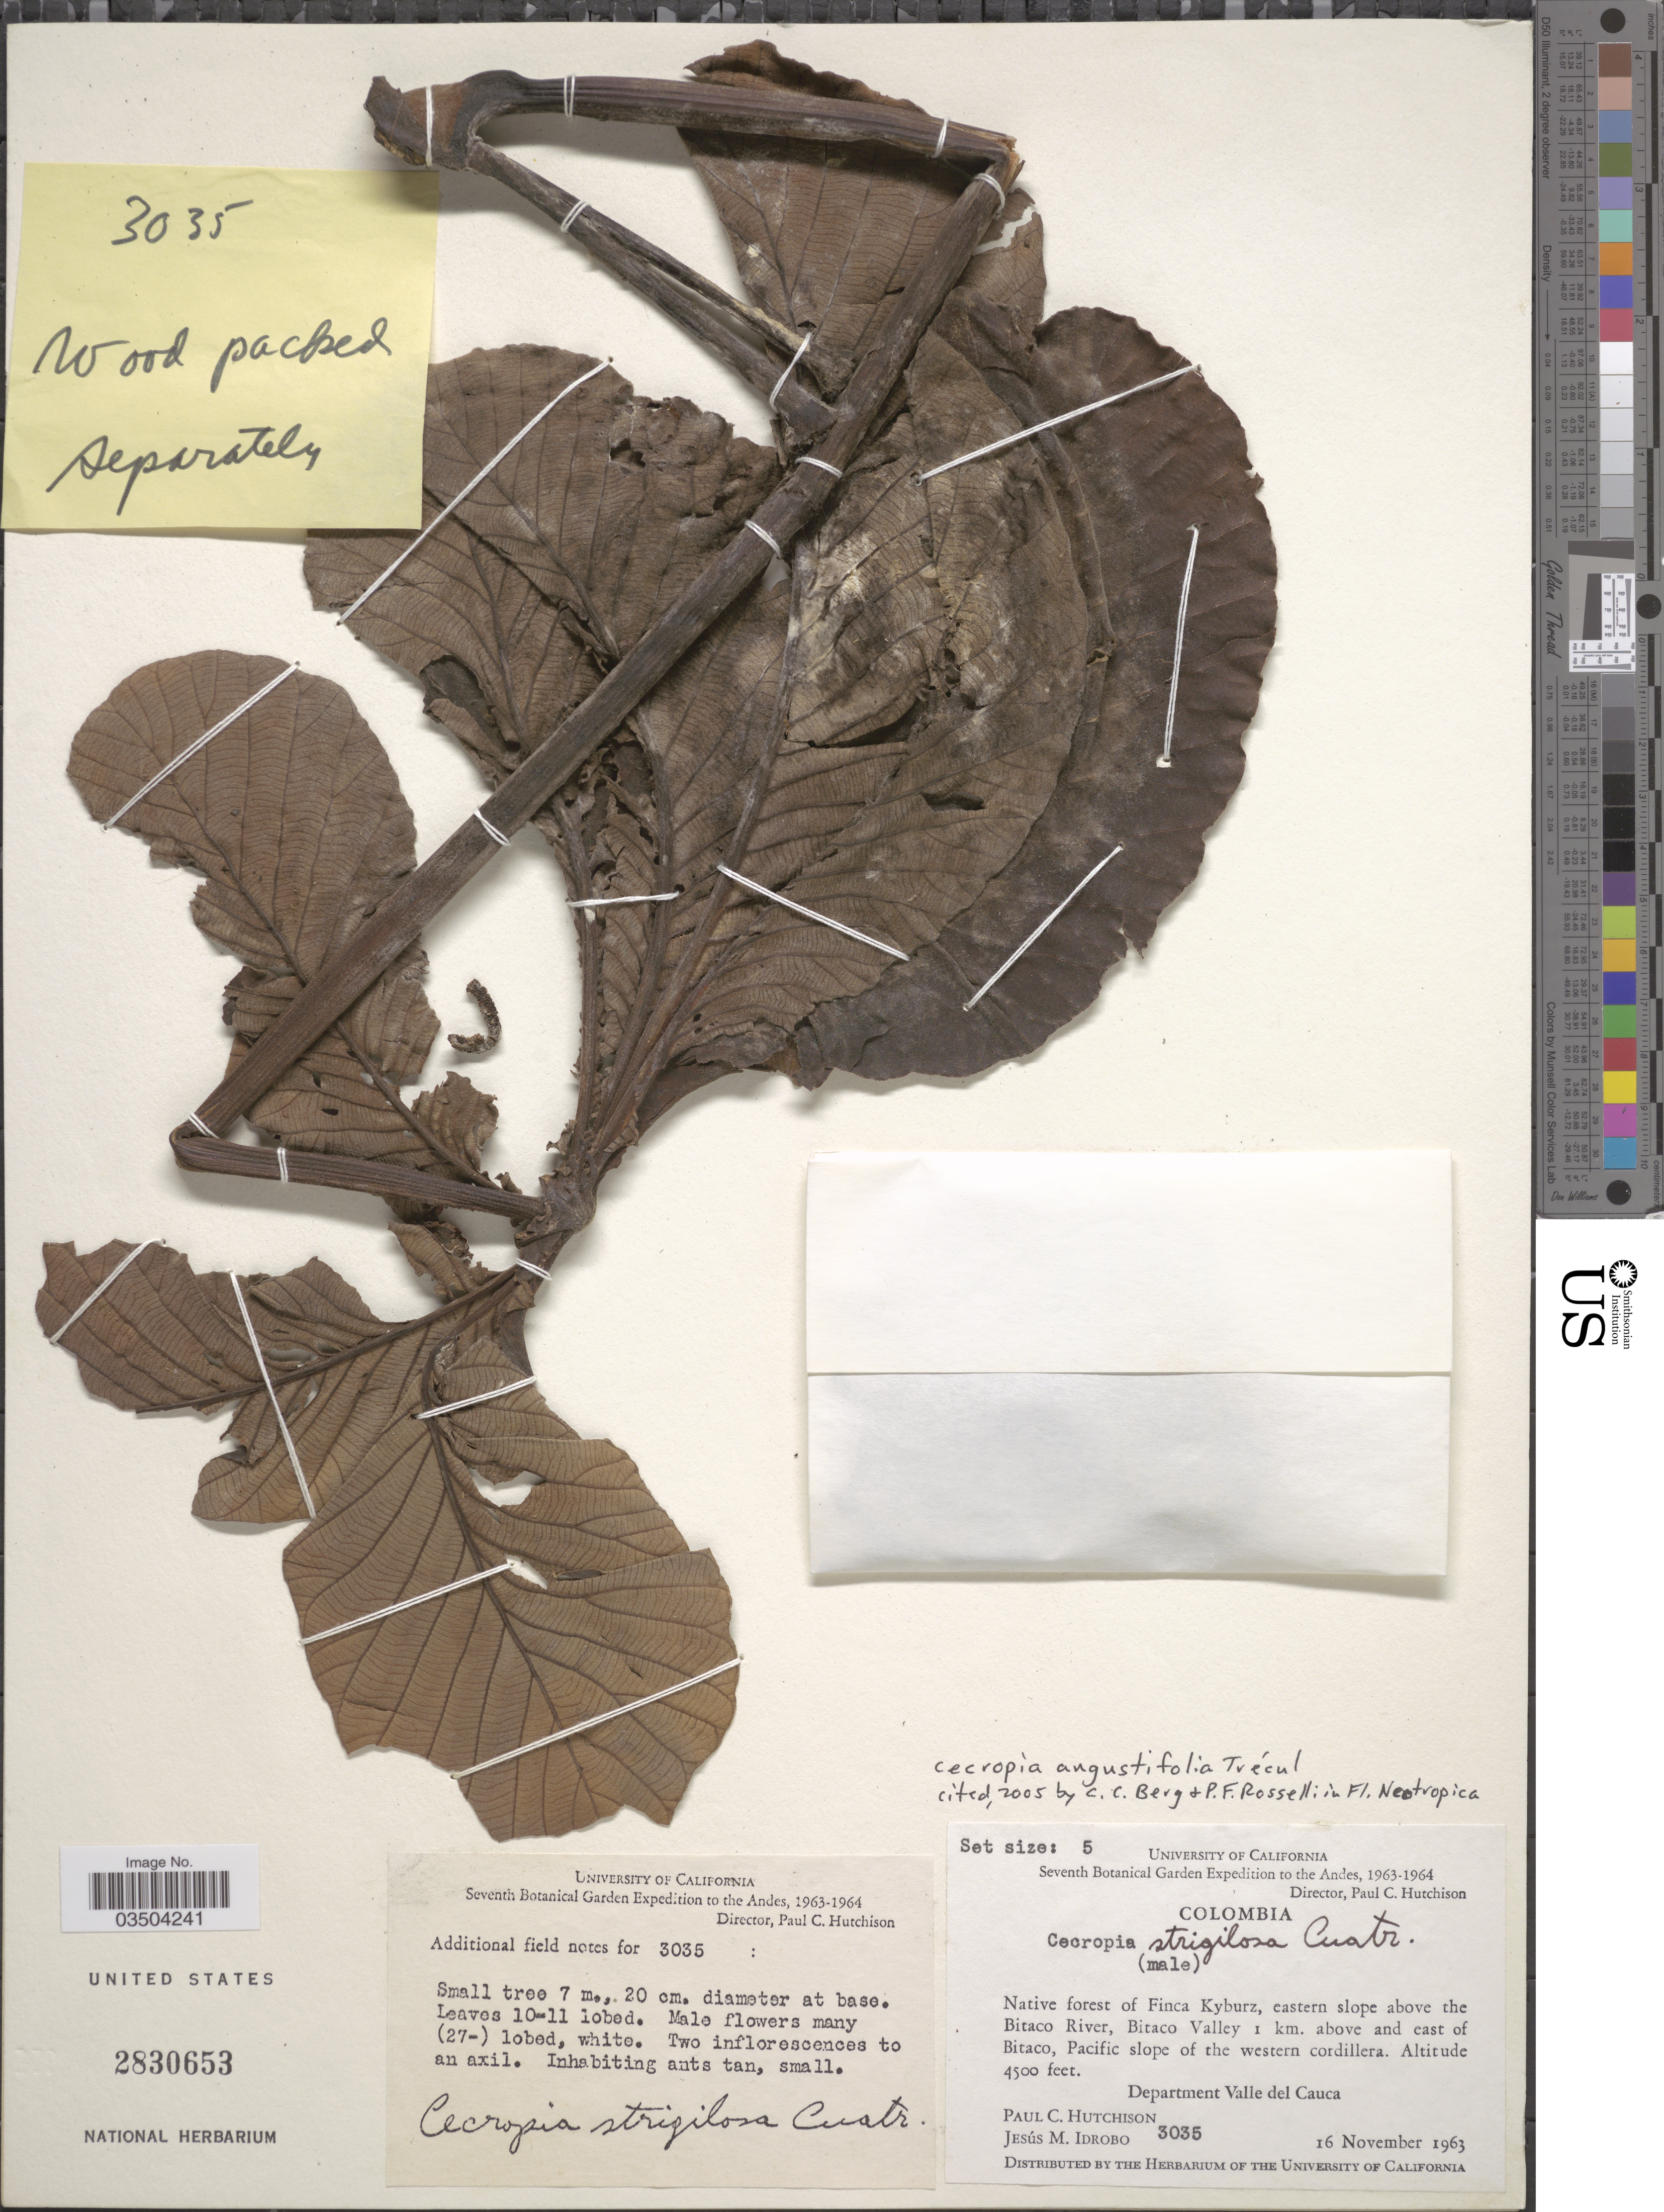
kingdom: Plantae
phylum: Tracheophyta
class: Magnoliopsida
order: Rosales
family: Urticaceae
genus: Cecropia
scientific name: Cecropia angustifolia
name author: Trécul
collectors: P. C. Hutchison & J. M. Idrobo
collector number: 3035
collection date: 1963-11-16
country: Colombia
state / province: Valle del Cauca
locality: The Andes. Native forest of Finca Kyburz, eastern slope above the Bitaco River, Bitaco Valley 1 km. above and east of Bitaco, Pacific slope of the western cordillera. Department Valle del Cauca.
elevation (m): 1372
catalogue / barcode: US 2830653